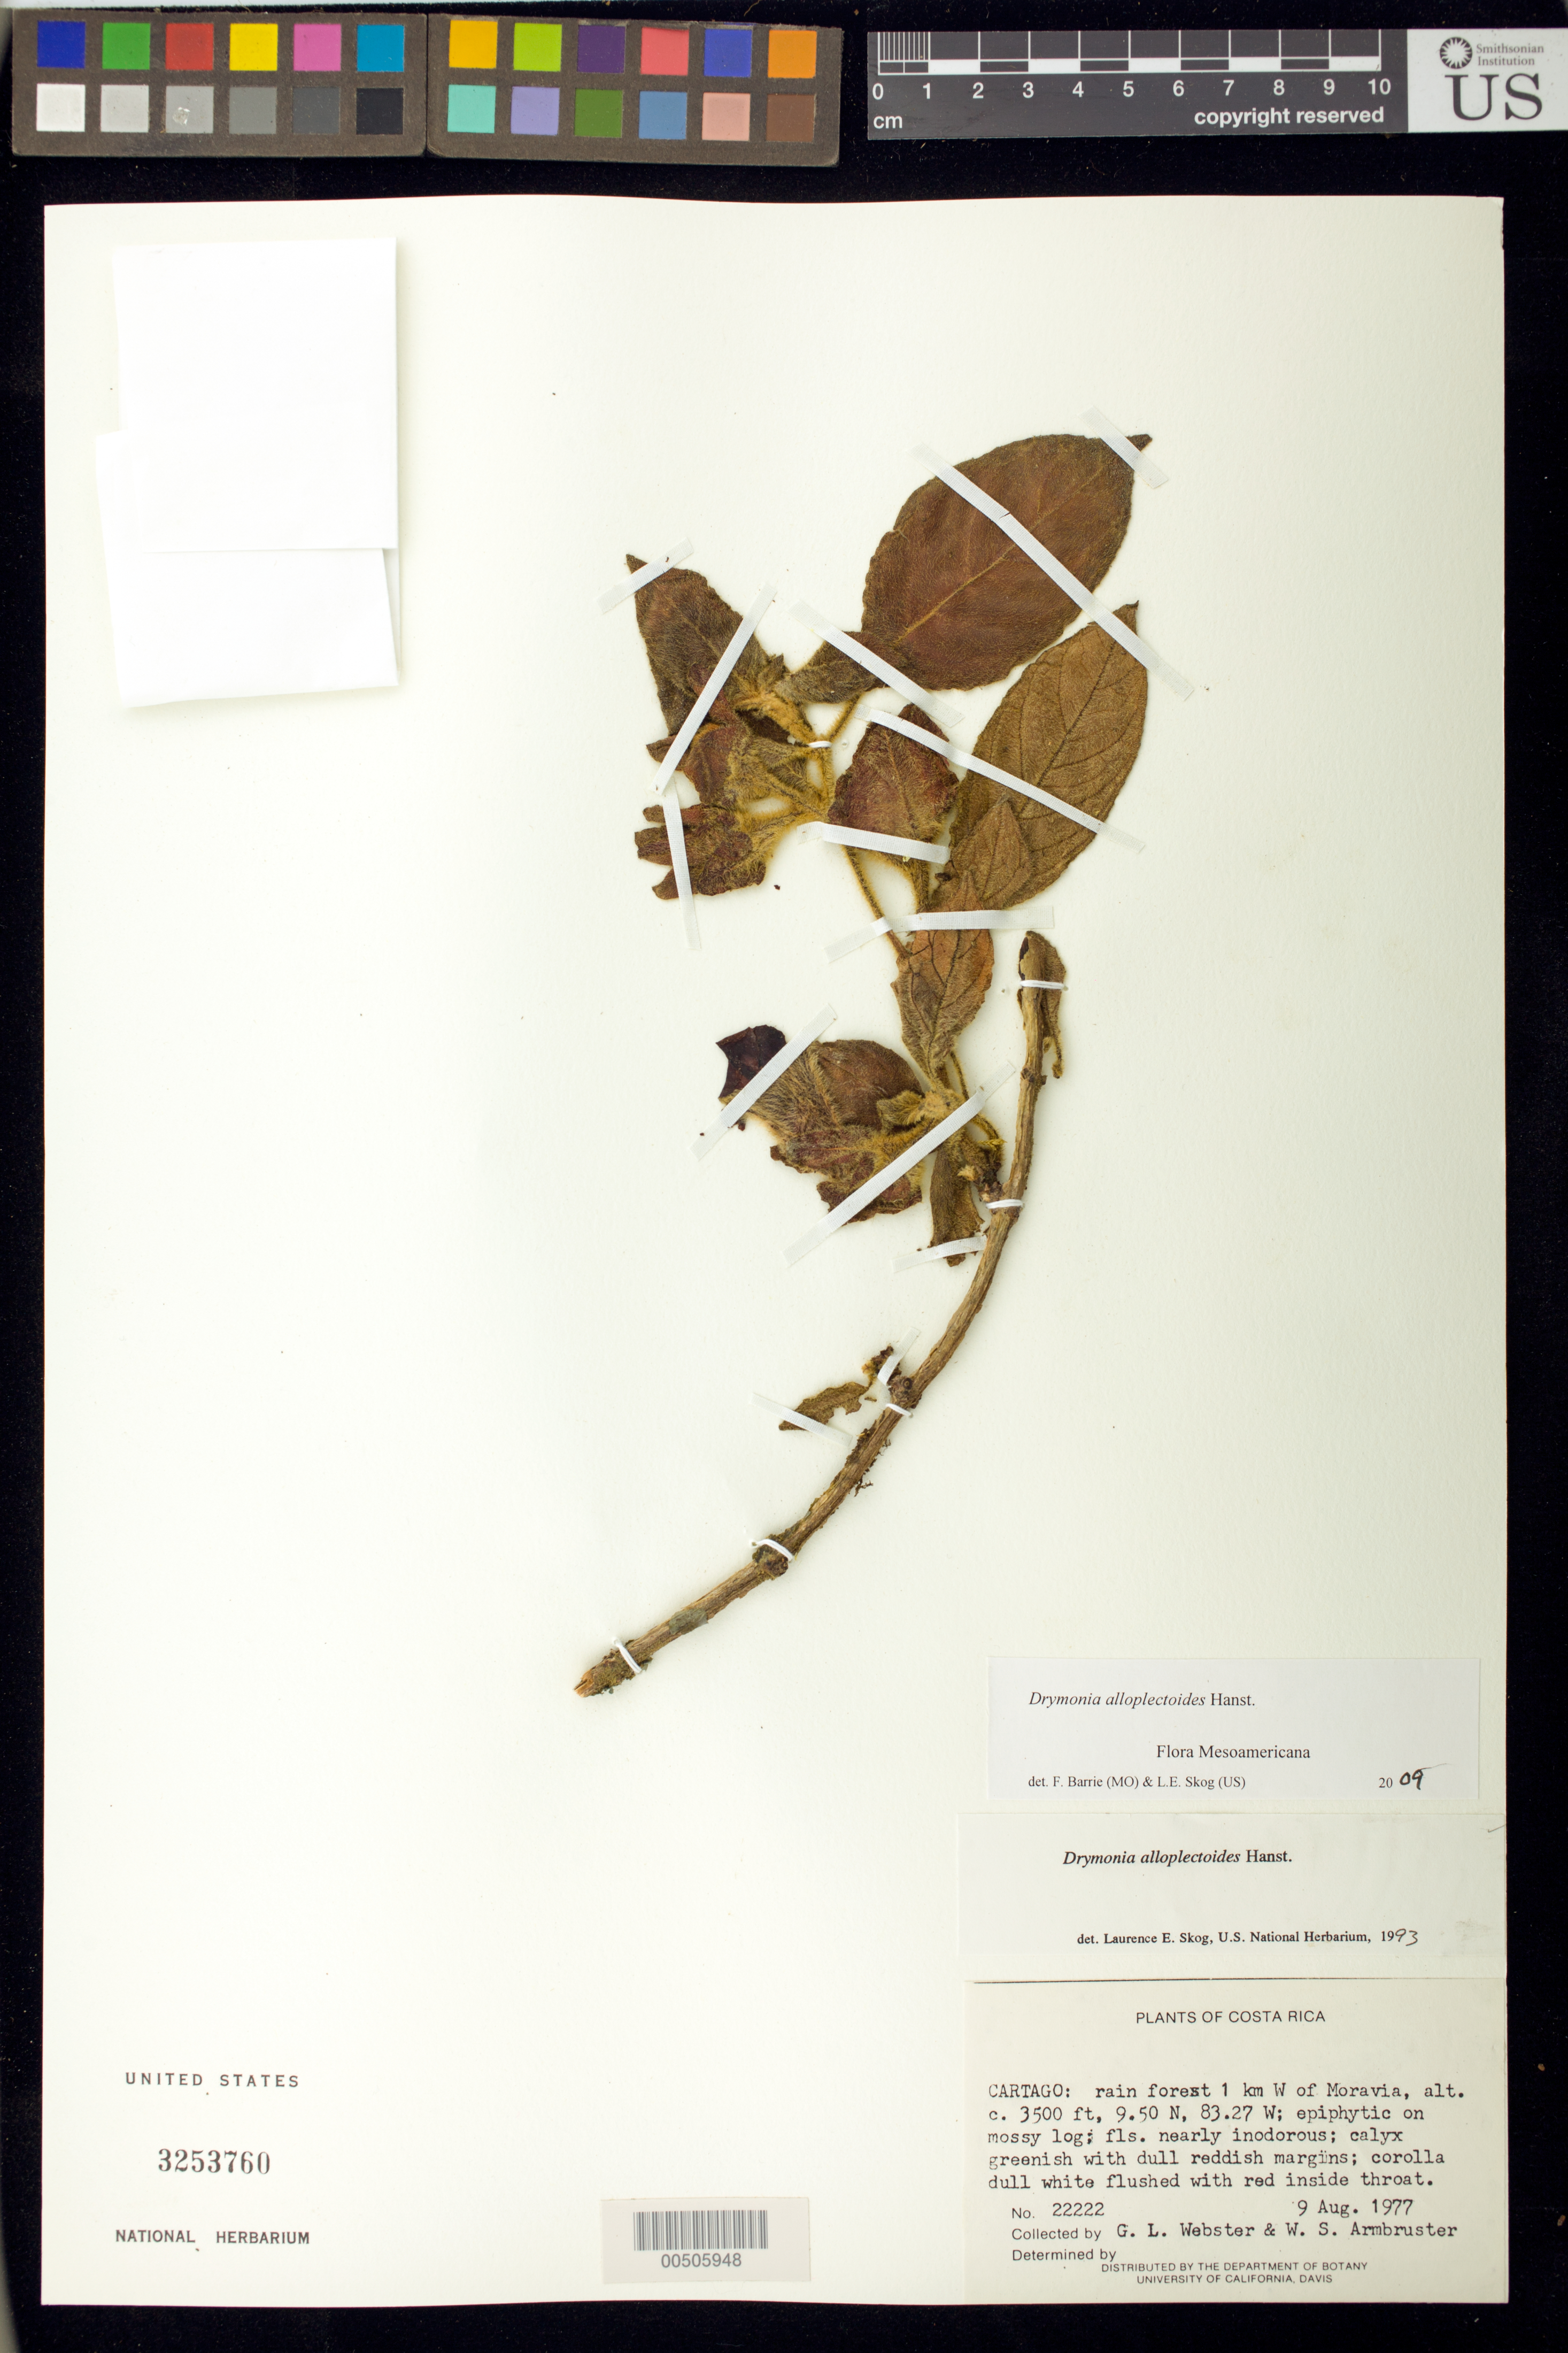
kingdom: Plantae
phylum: Tracheophyta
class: Magnoliopsida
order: Lamiales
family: Gesneriaceae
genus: Drymonia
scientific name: Drymonia alloplectoides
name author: Hanst.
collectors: G. L. Webster & W. S. Armbruster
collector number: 22222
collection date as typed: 09 Aug 1977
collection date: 1977-08-09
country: Costa Rica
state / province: Cartago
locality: W of Moravia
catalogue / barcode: US 3253760